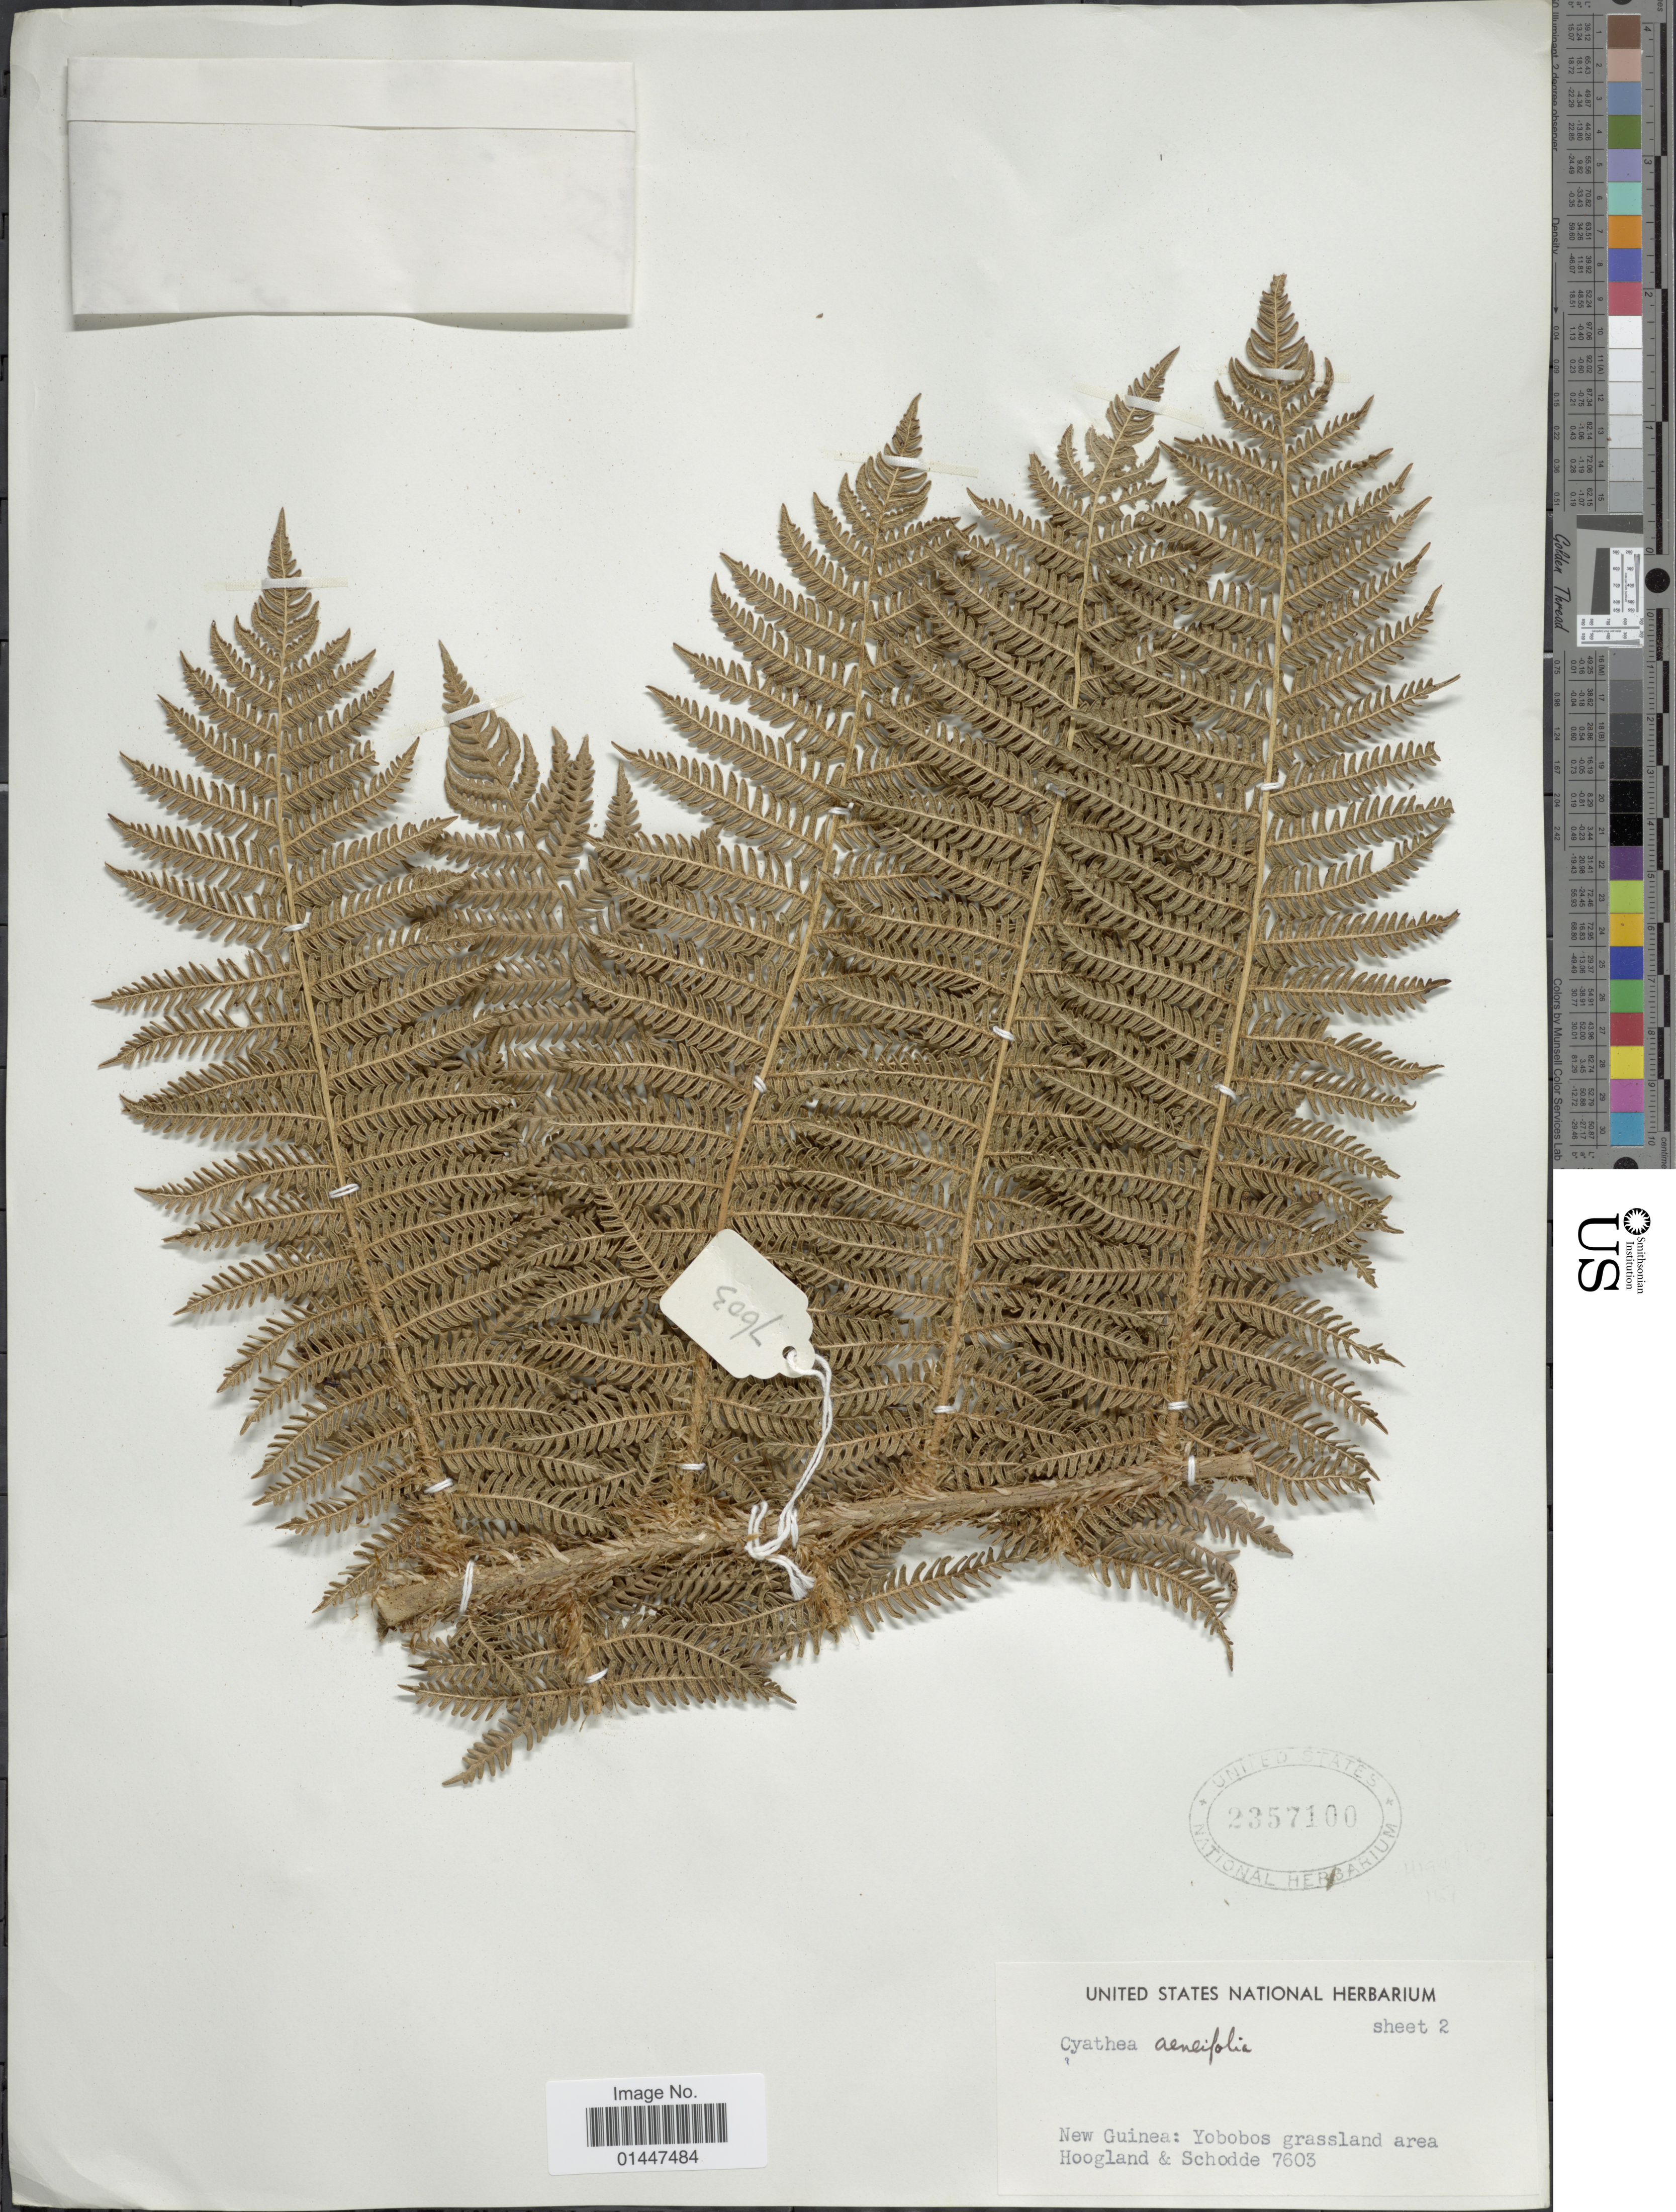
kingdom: Plantae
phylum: Tracheophyta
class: Polypodiopsida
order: Cyatheales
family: Cyatheaceae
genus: Sphaeropteris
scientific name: Sphaeropteris aeneifolia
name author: (Alderw.) R.M. Tryon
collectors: R. D. Hoogland & Schodde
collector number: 7603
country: Papua New Guinea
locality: New Guinea: Yobobos grassland area.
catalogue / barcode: US 2357100